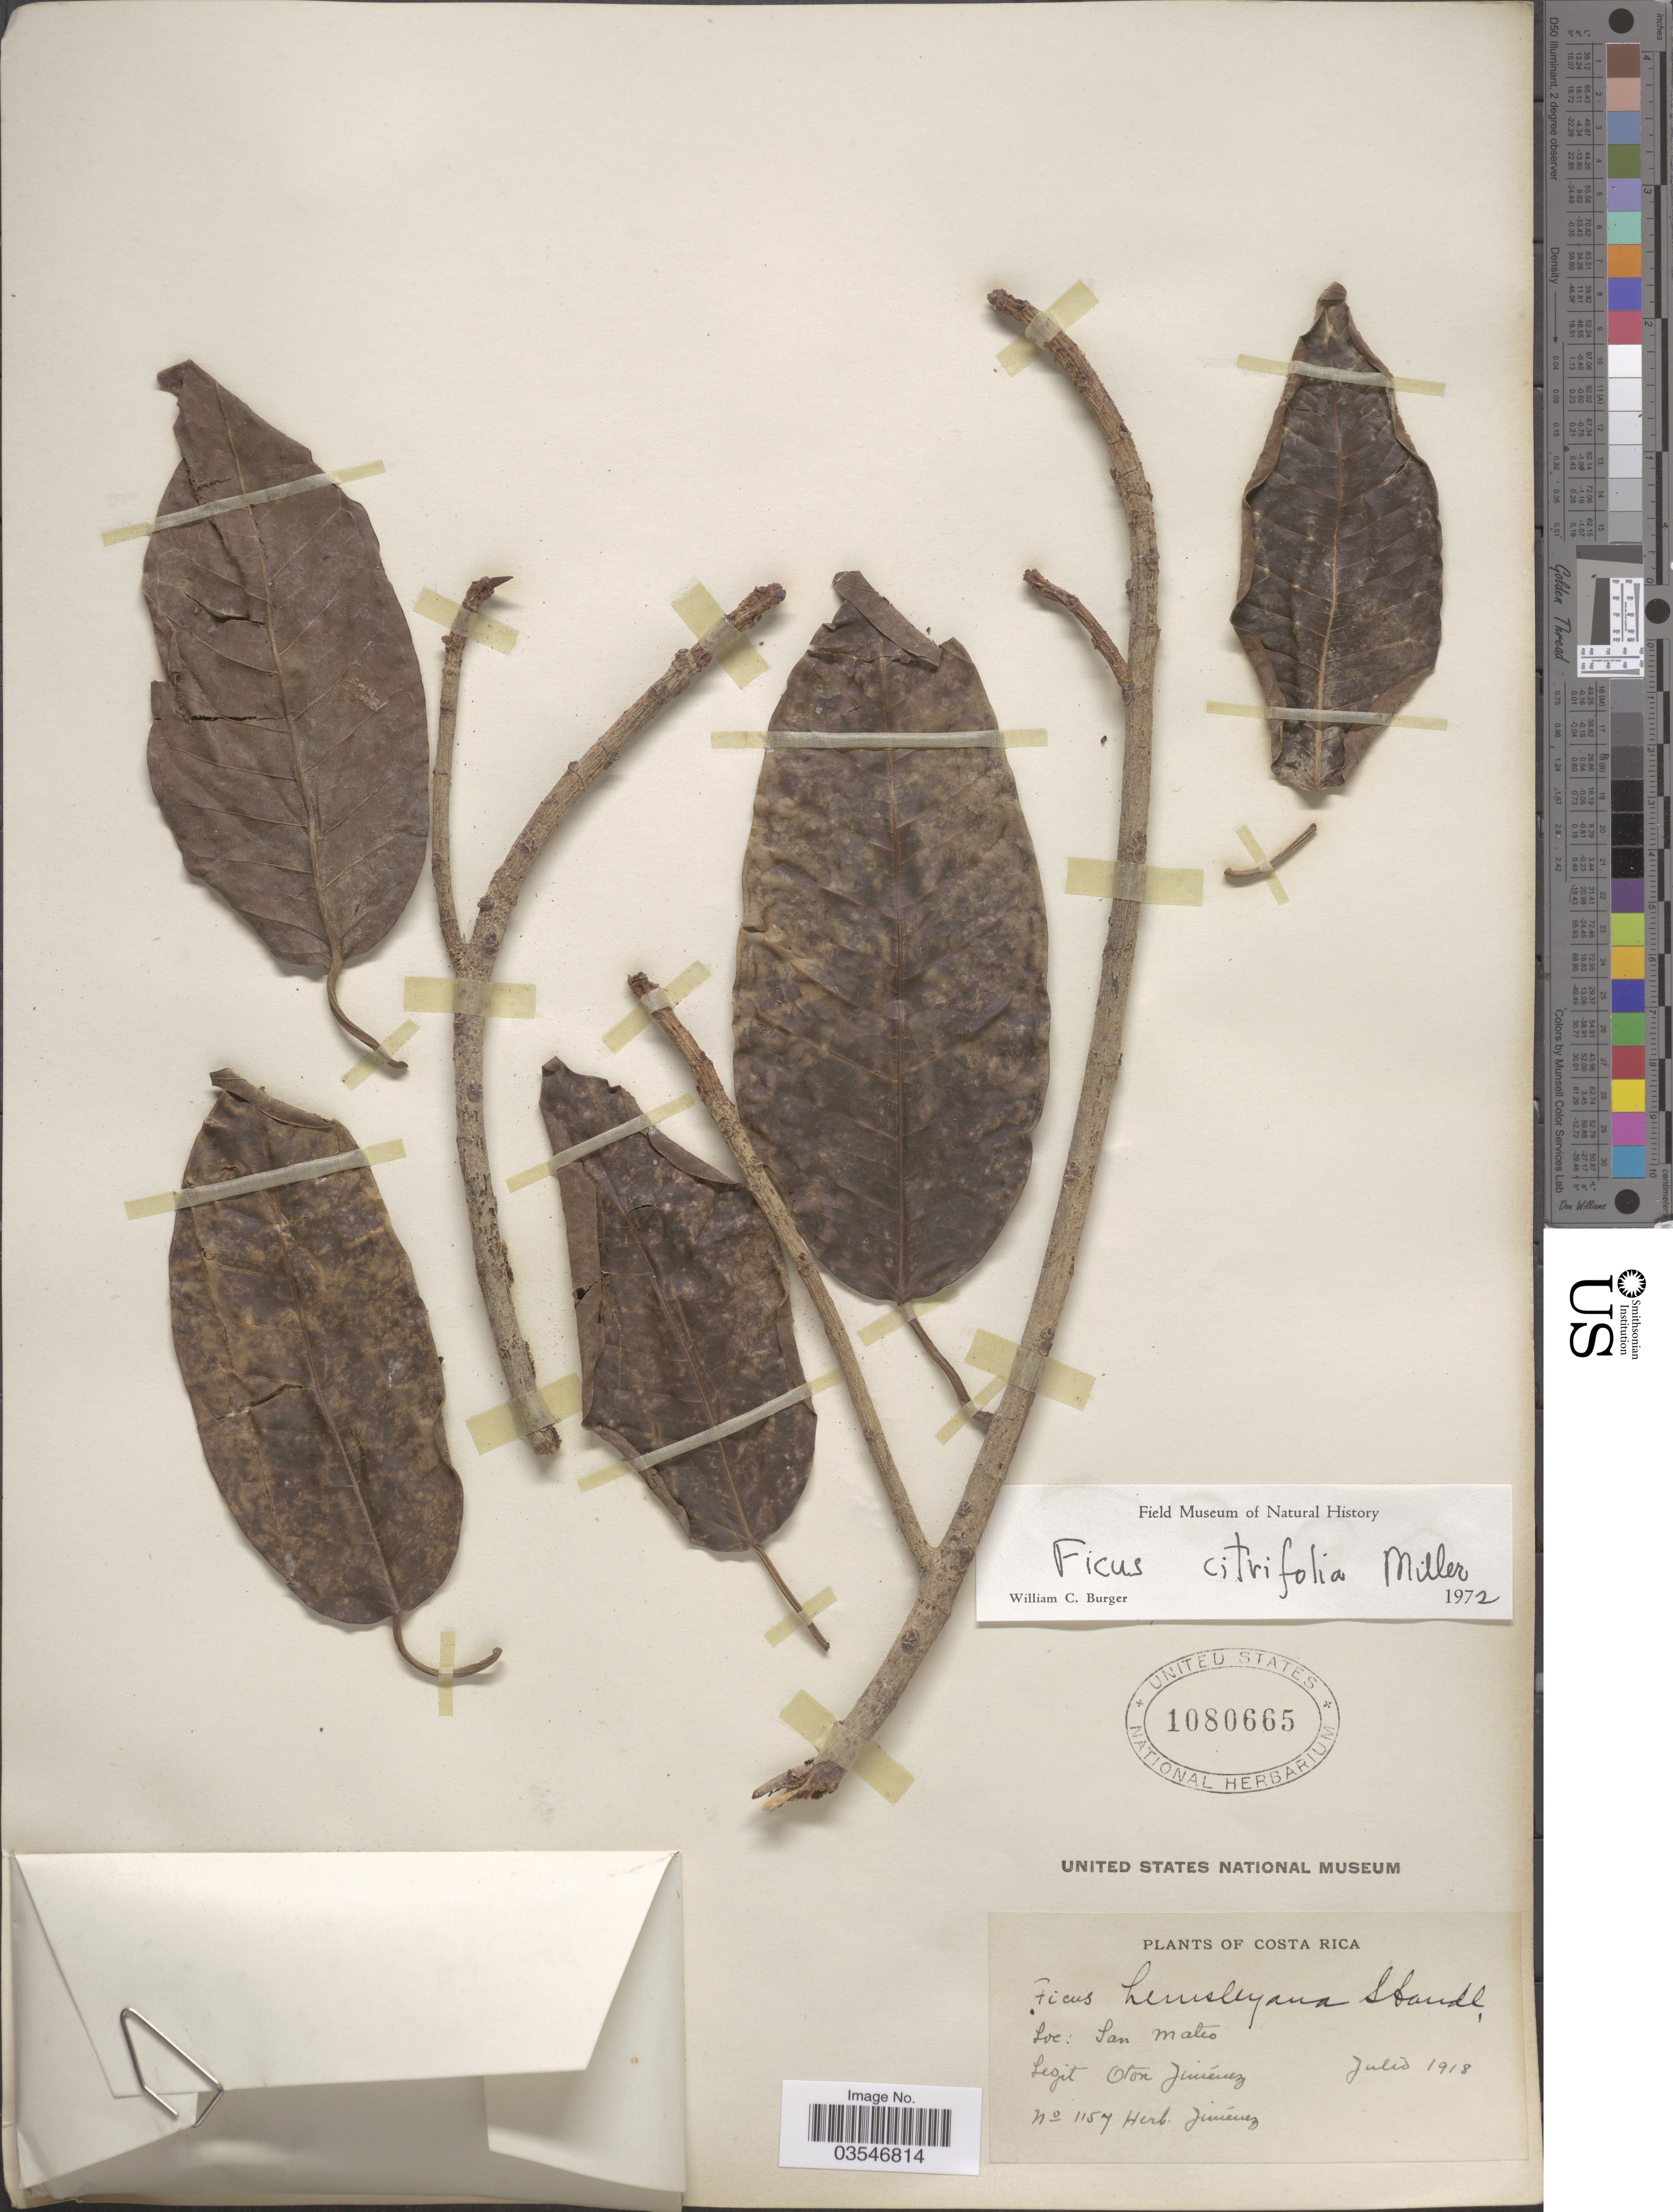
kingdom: Plantae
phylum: Tracheophyta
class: Magnoliopsida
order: Rosales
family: Moraceae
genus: Ficus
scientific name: Ficus hemsleyana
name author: King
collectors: O. Jimenez L.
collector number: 1154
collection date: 1918-07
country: Costa Rica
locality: San Mateo.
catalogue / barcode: US 1080665